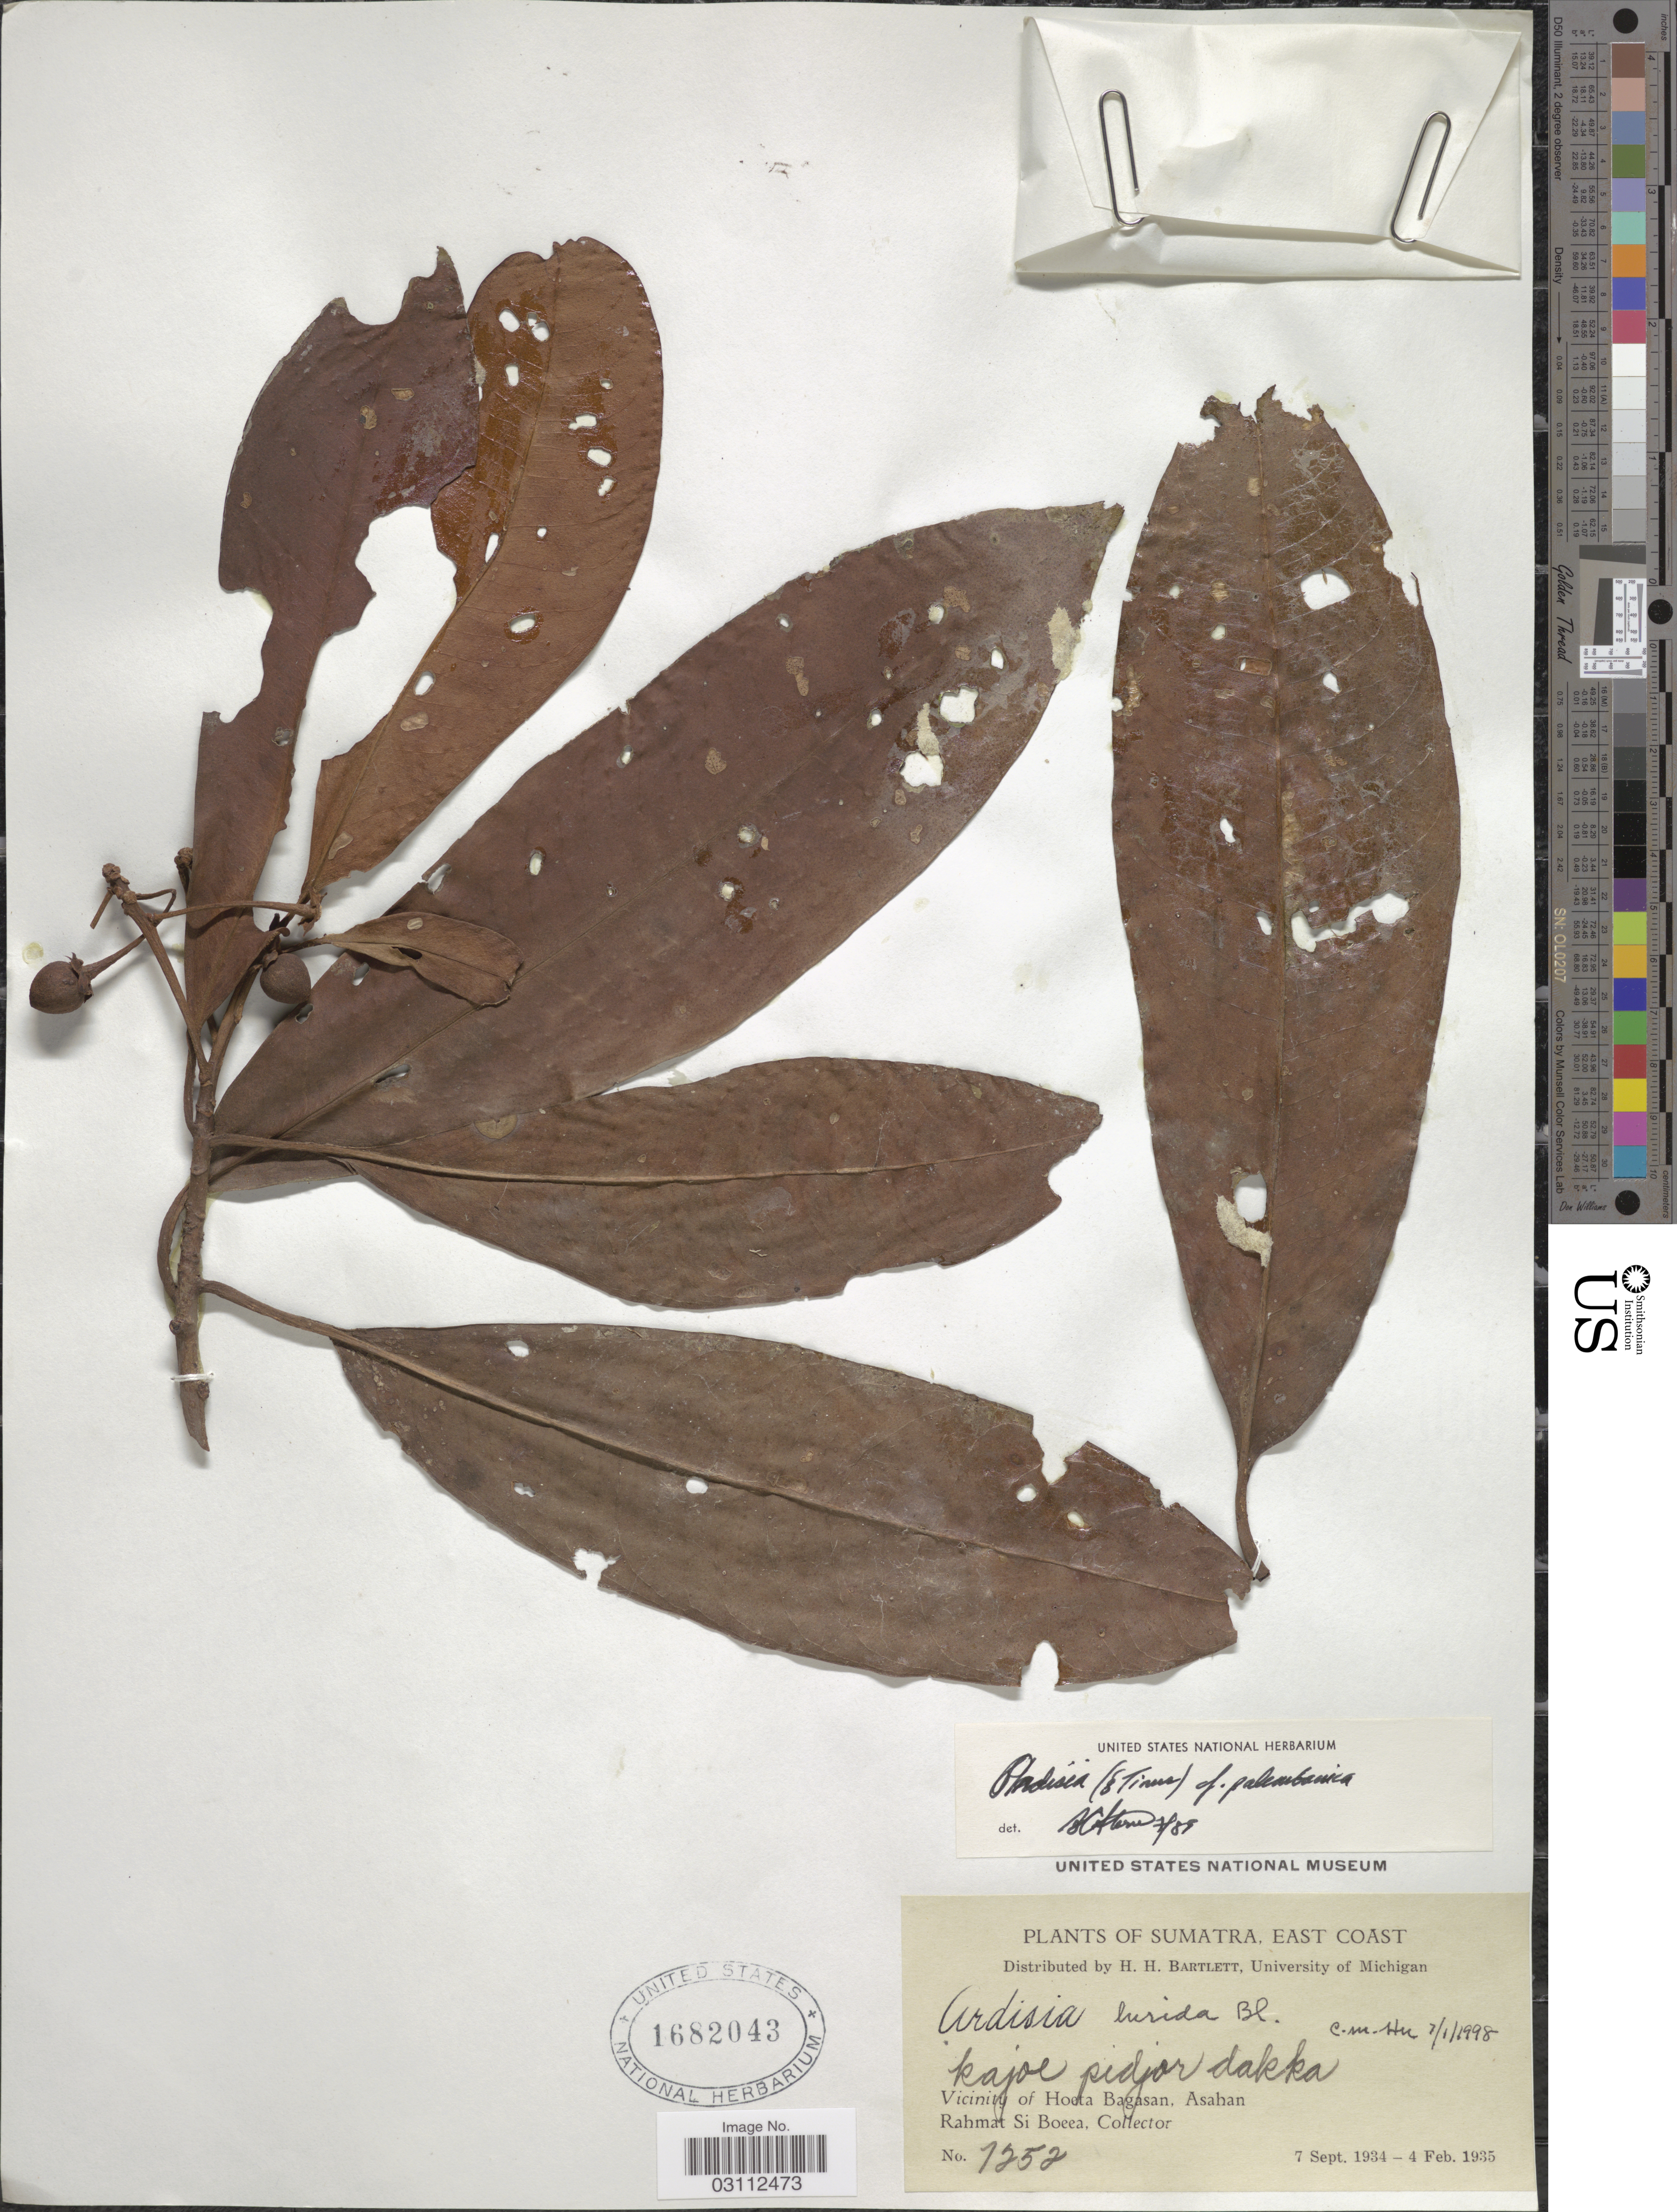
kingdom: Plantae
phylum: Tracheophyta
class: Magnoliopsida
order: Ericales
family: Primulaceae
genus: Ardisia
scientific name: Ardisia palembanica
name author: Miq.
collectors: Rahmat Si Boeea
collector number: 7252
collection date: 1934-09-07/1935-02-04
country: Indonesia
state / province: Sumatra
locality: East Coast. Vicinity of Hoeta Bagasan, Asahan.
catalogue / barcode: US 1682043